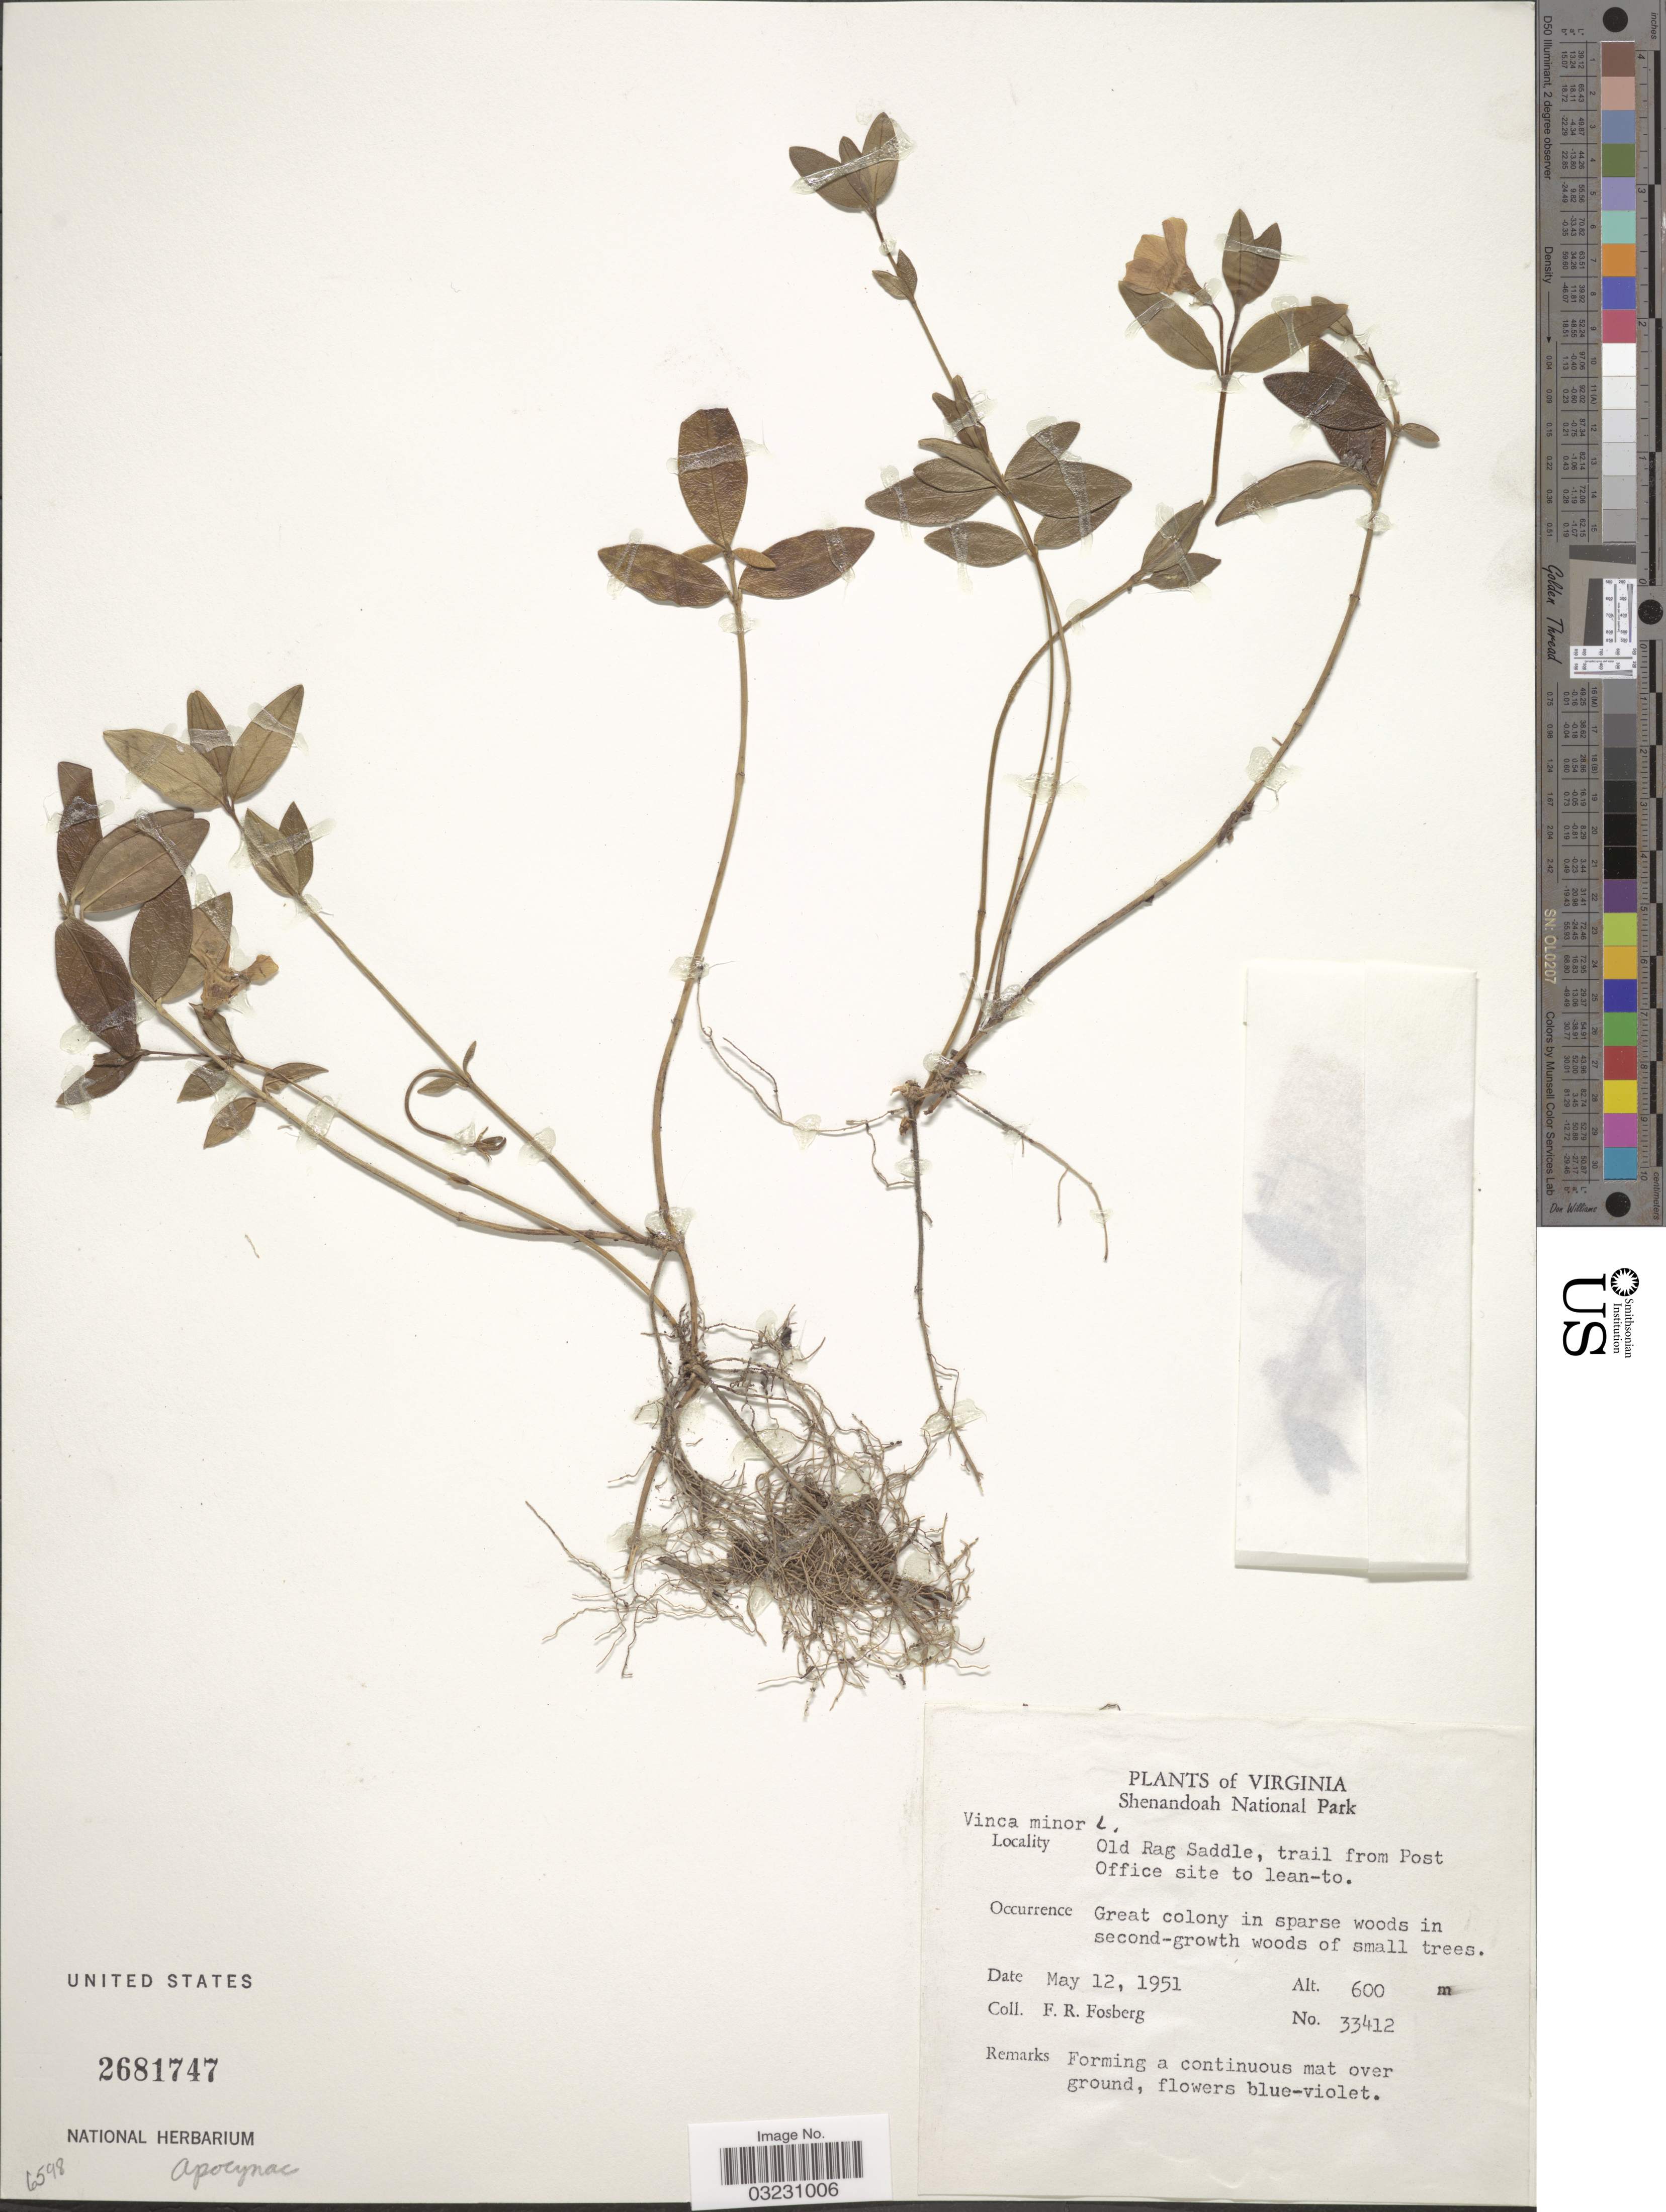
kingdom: Plantae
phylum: Tracheophyta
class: Magnoliopsida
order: Gentianales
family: Apocynaceae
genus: Vinca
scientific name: Vinca minor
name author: L.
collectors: F. R. Fosberg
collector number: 33412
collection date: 1951-05-12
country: United States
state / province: Virginia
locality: Shenandoah National Park. Old Rag Saddle, trail from Post Office site to lean-to.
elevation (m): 600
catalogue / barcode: US 2681747